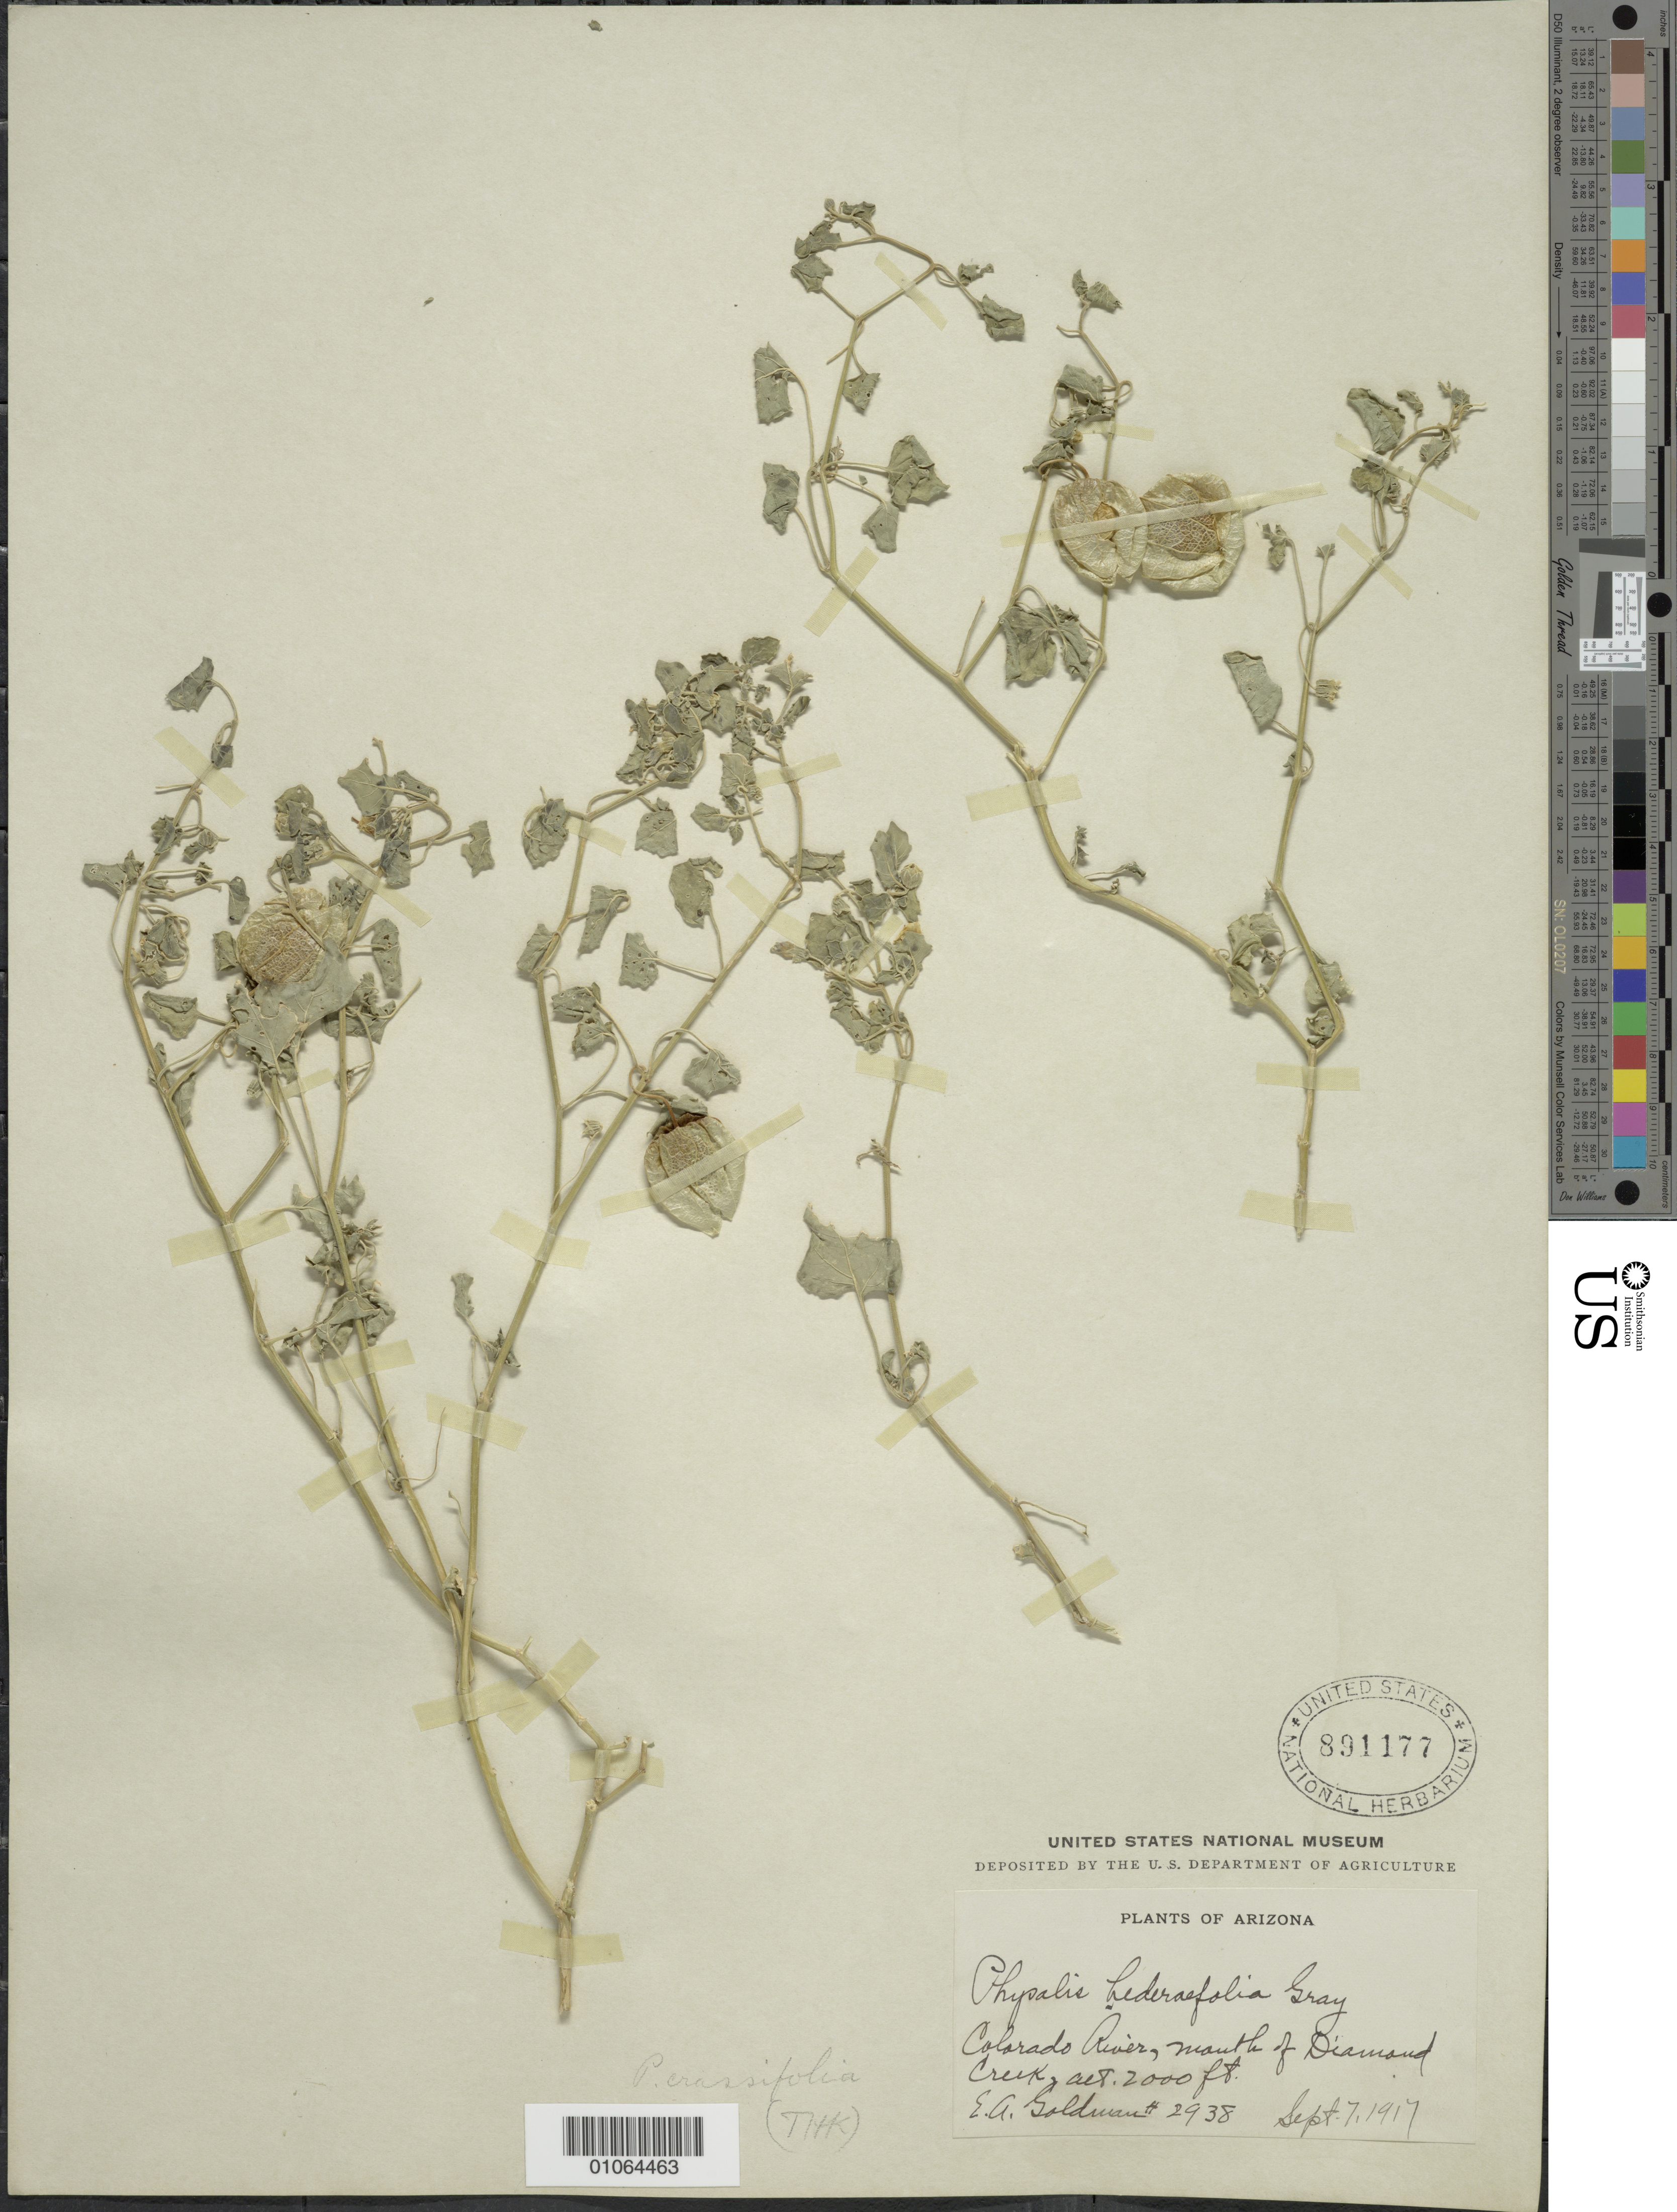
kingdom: Plantae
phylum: Tracheophyta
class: Magnoliopsida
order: Solanales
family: Solanaceae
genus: Physalis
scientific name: Physalis crassifolia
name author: Benth.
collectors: E. A. Goldman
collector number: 2938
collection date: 1917-09-07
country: United States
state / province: Arizona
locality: Colorado River, mouth of Diamond Creek.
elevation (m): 610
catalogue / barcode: US 891177